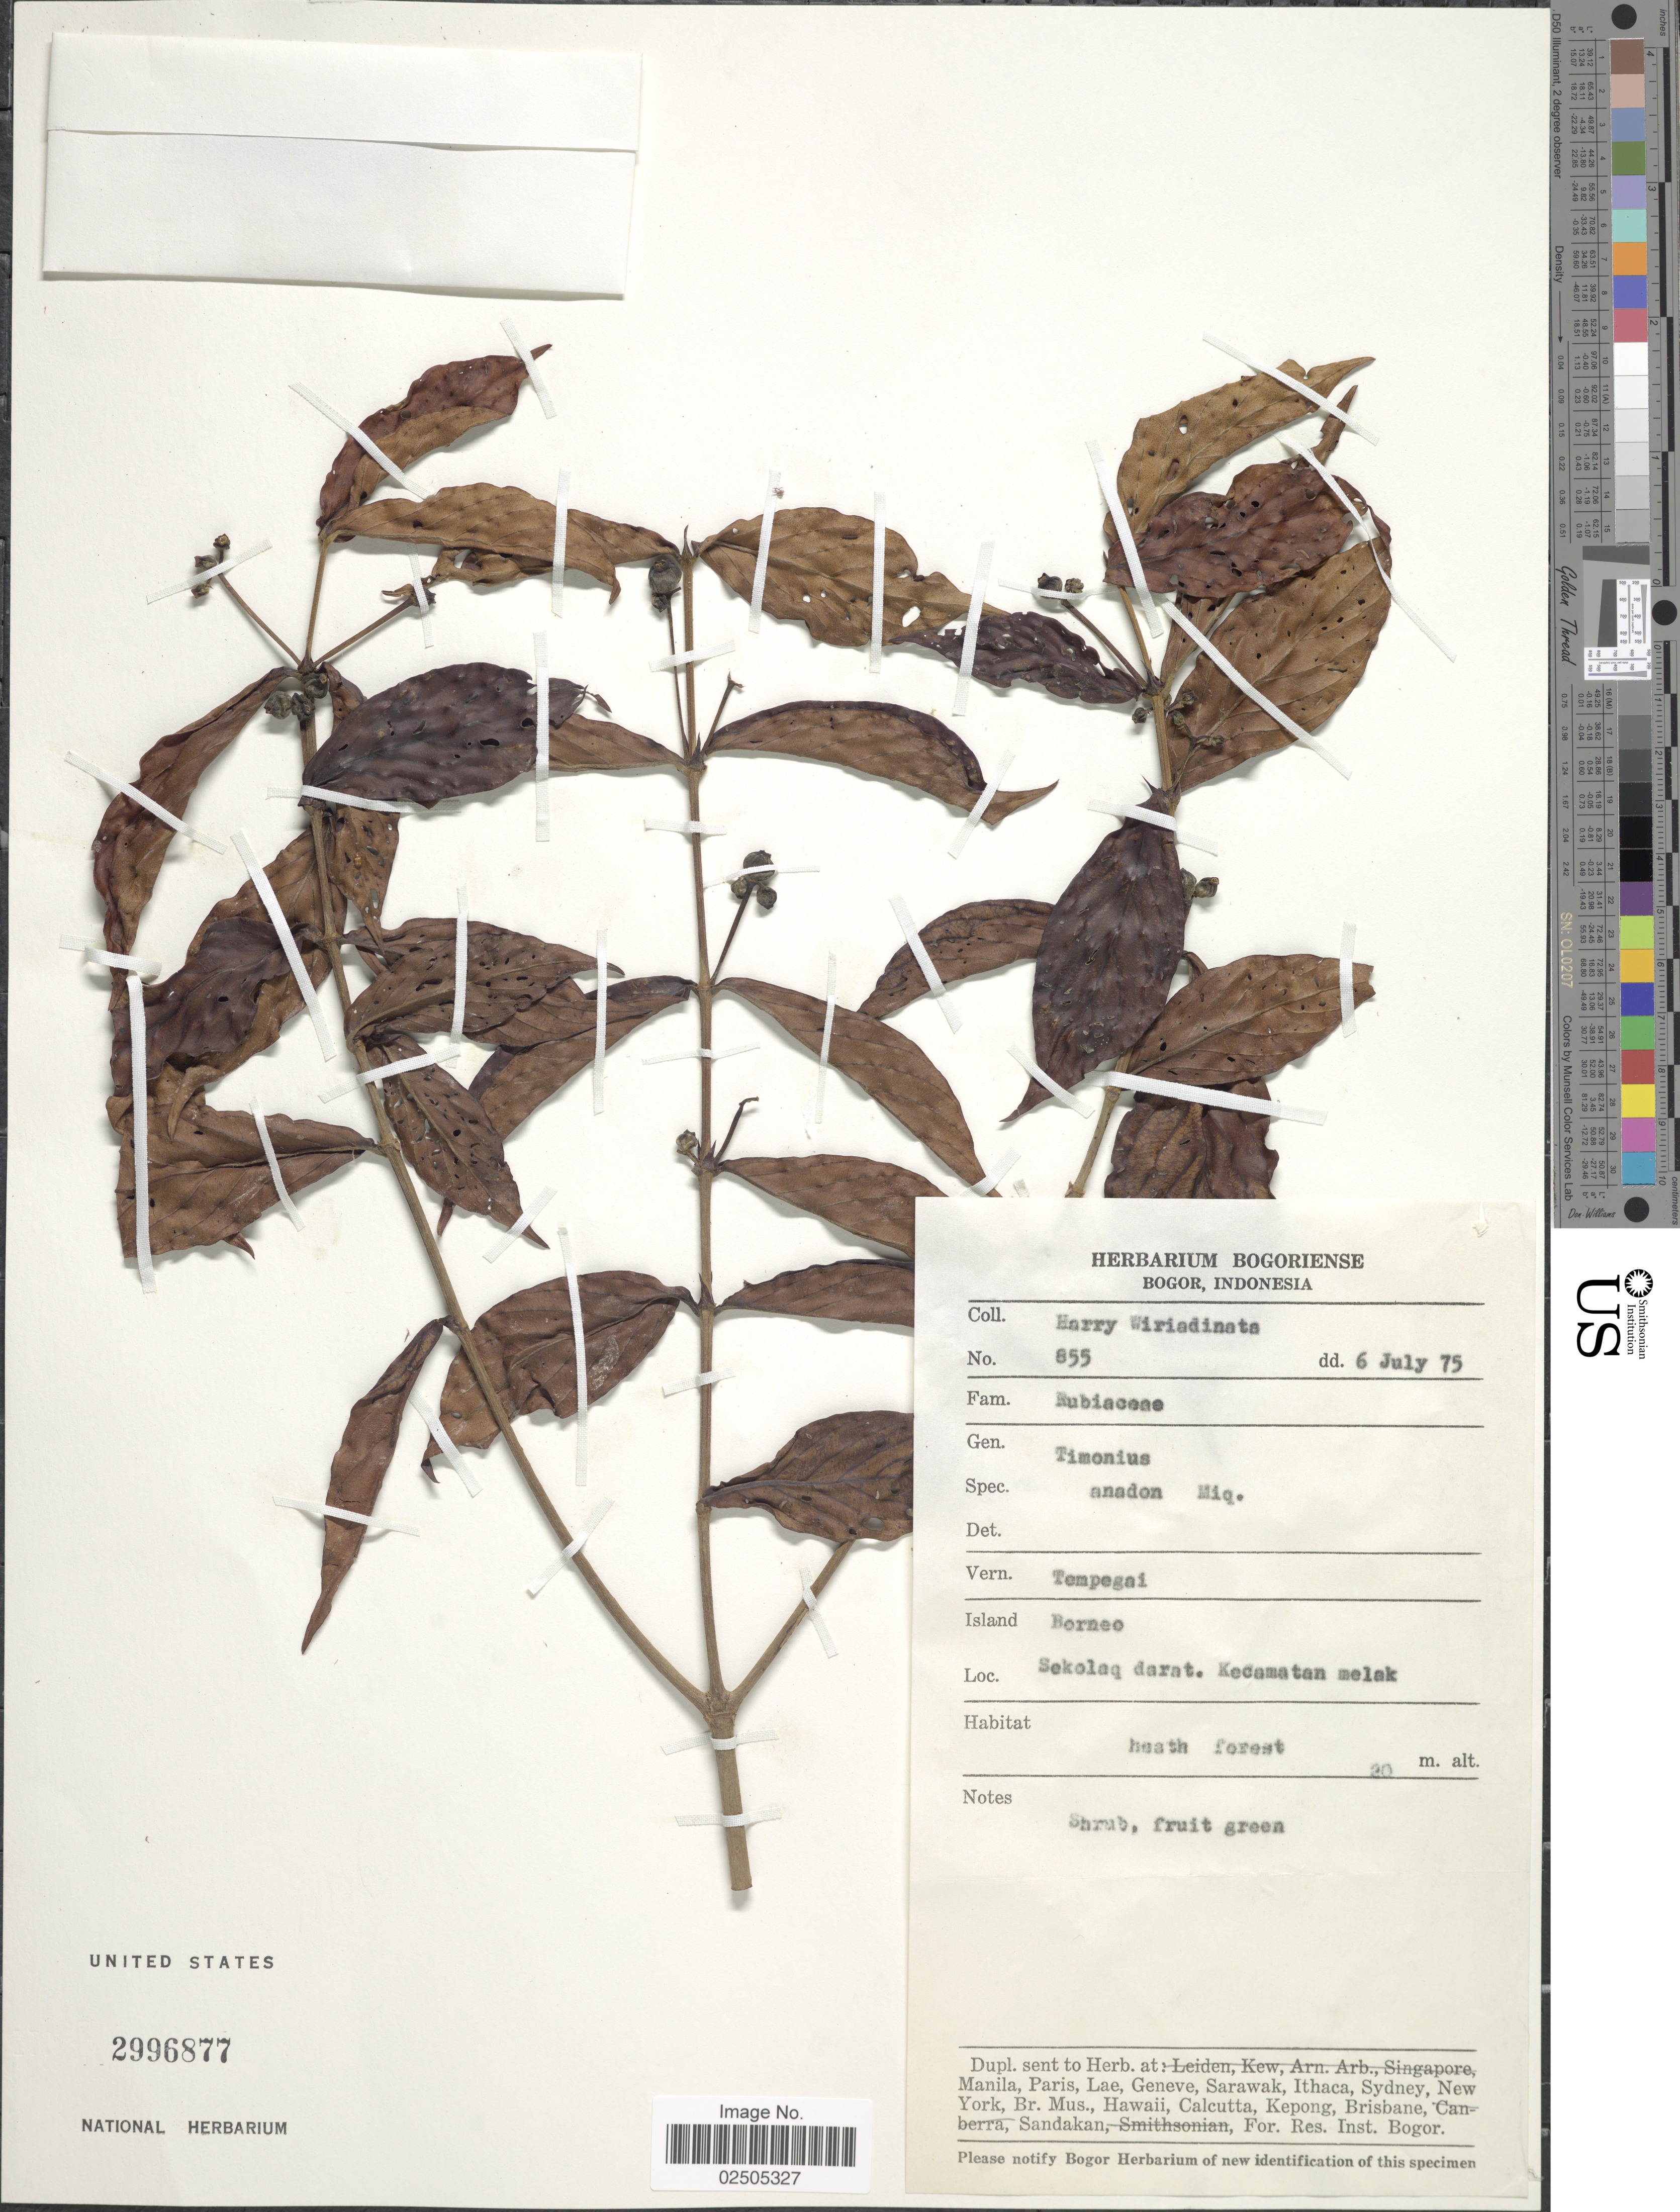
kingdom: Plantae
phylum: Tracheophyta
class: Magnoliopsida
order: Gentianales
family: Rubiaceae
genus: Timonius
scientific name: Timonius anodon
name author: (Miq.) Boerl.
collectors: H. Wiriadinata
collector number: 855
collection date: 1975-07-06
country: Indonesia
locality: Island Borneo, Sekolaq darat. Kecamatan melak.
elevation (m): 20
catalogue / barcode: US 2996877